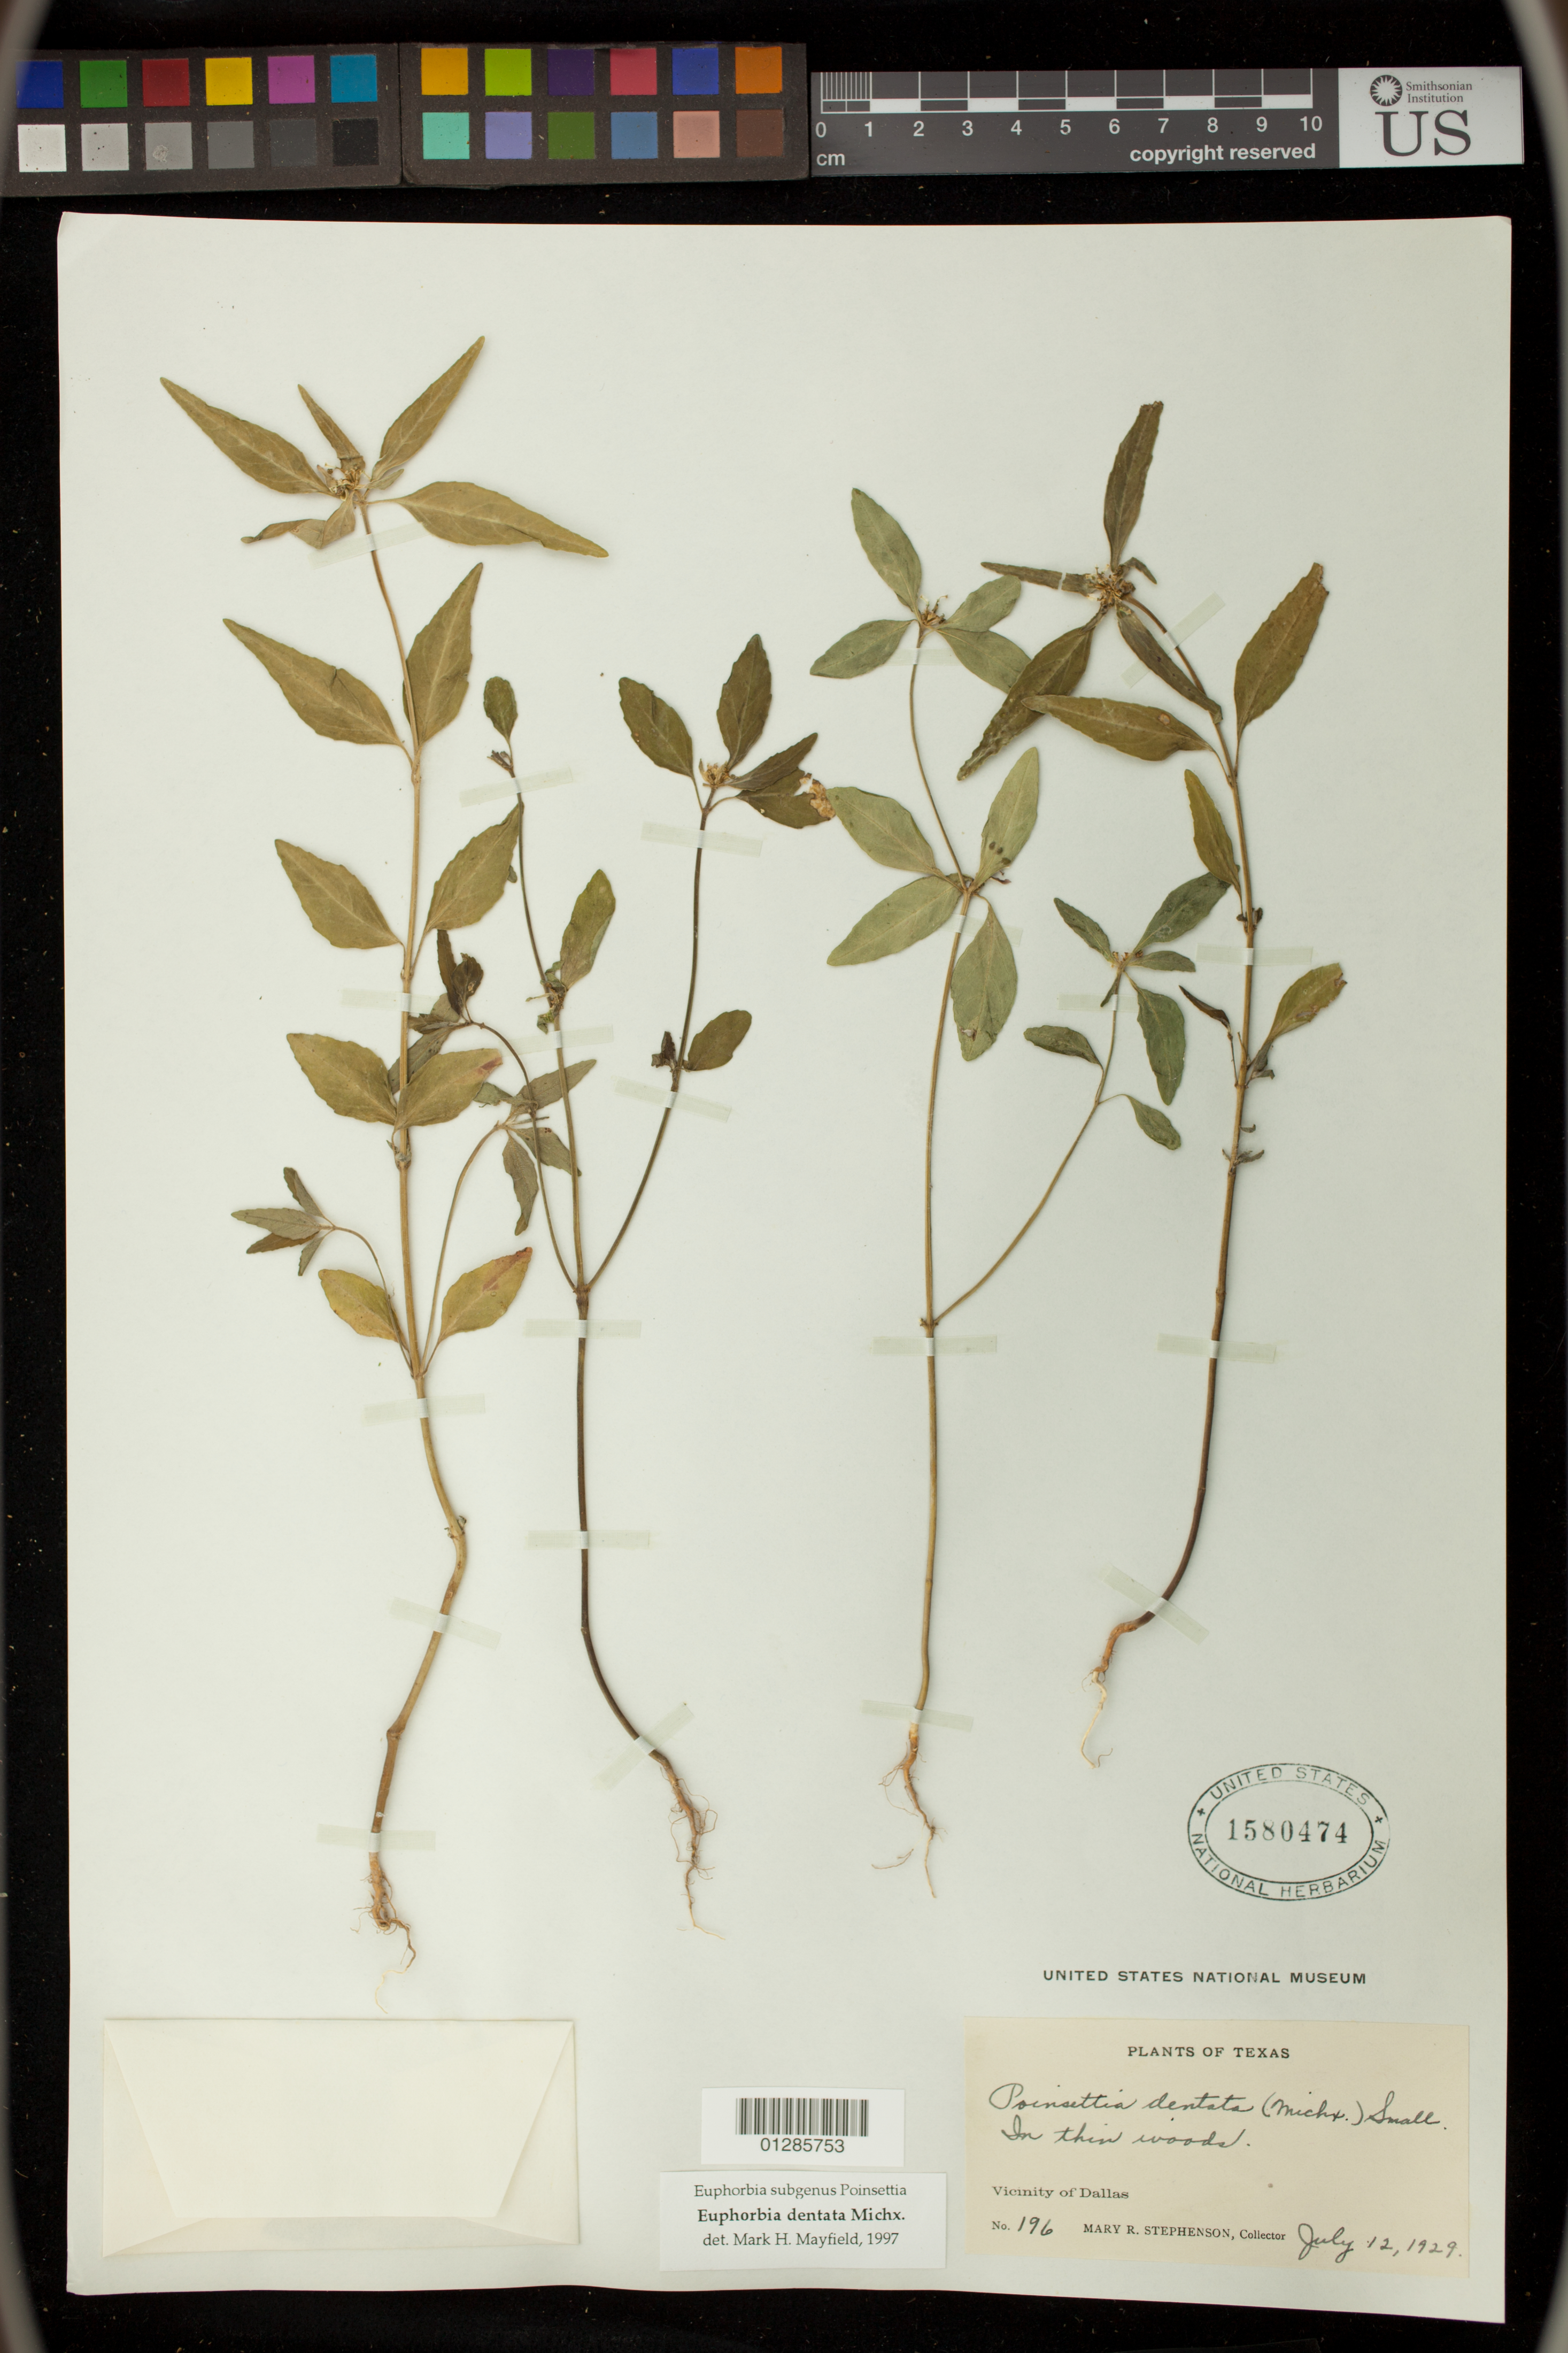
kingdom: Plantae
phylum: Tracheophyta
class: Magnoliopsida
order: Malpighiales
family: Euphorbiaceae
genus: Euphorbia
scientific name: Euphorbia dentata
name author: Michx.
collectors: M. Stephenson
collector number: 196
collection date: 1929-07-12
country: United States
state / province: Texas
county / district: Dallas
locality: Vicinity of Dallas.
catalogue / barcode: US 1580474